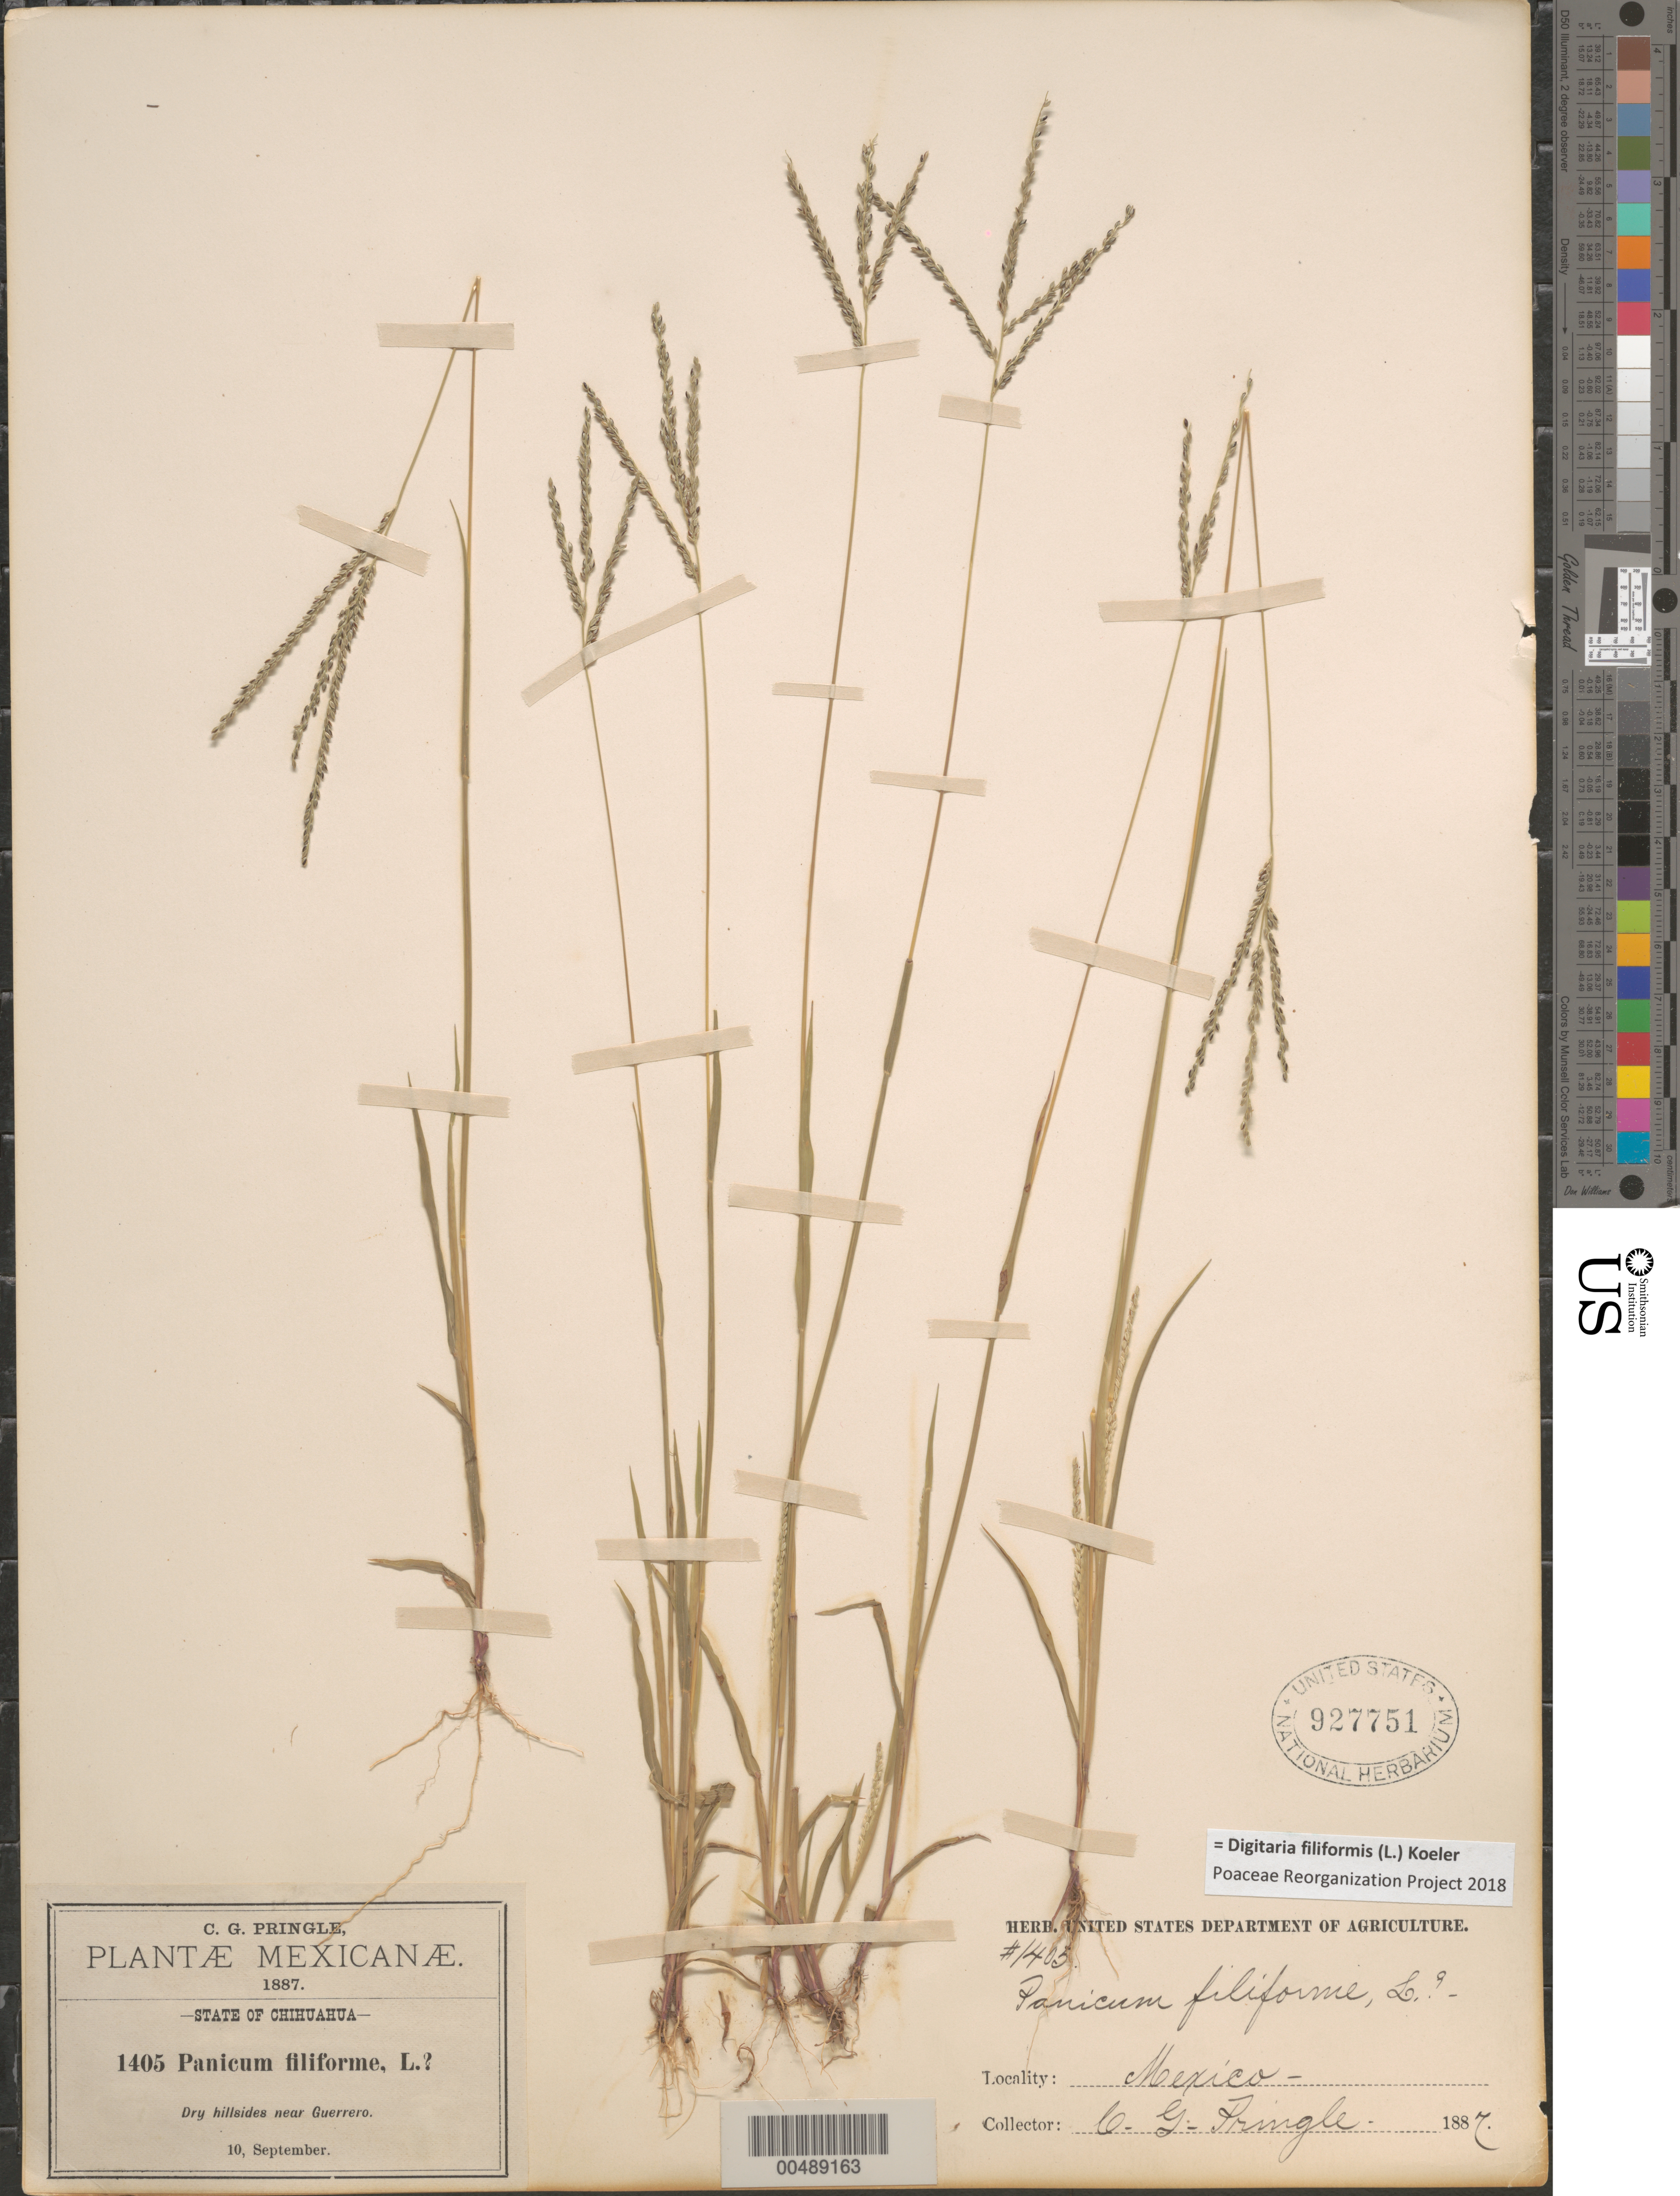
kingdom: Plantae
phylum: Tracheophyta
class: Liliopsida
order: Poales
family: Poaceae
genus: Digitaria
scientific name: Digitaria filiformis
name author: (L.) Koeler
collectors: C. G. Pringle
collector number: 1405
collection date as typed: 10 Sep 1887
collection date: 1887-09-10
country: Mexico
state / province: Chihuahua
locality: Near Guerrero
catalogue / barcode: US 927751